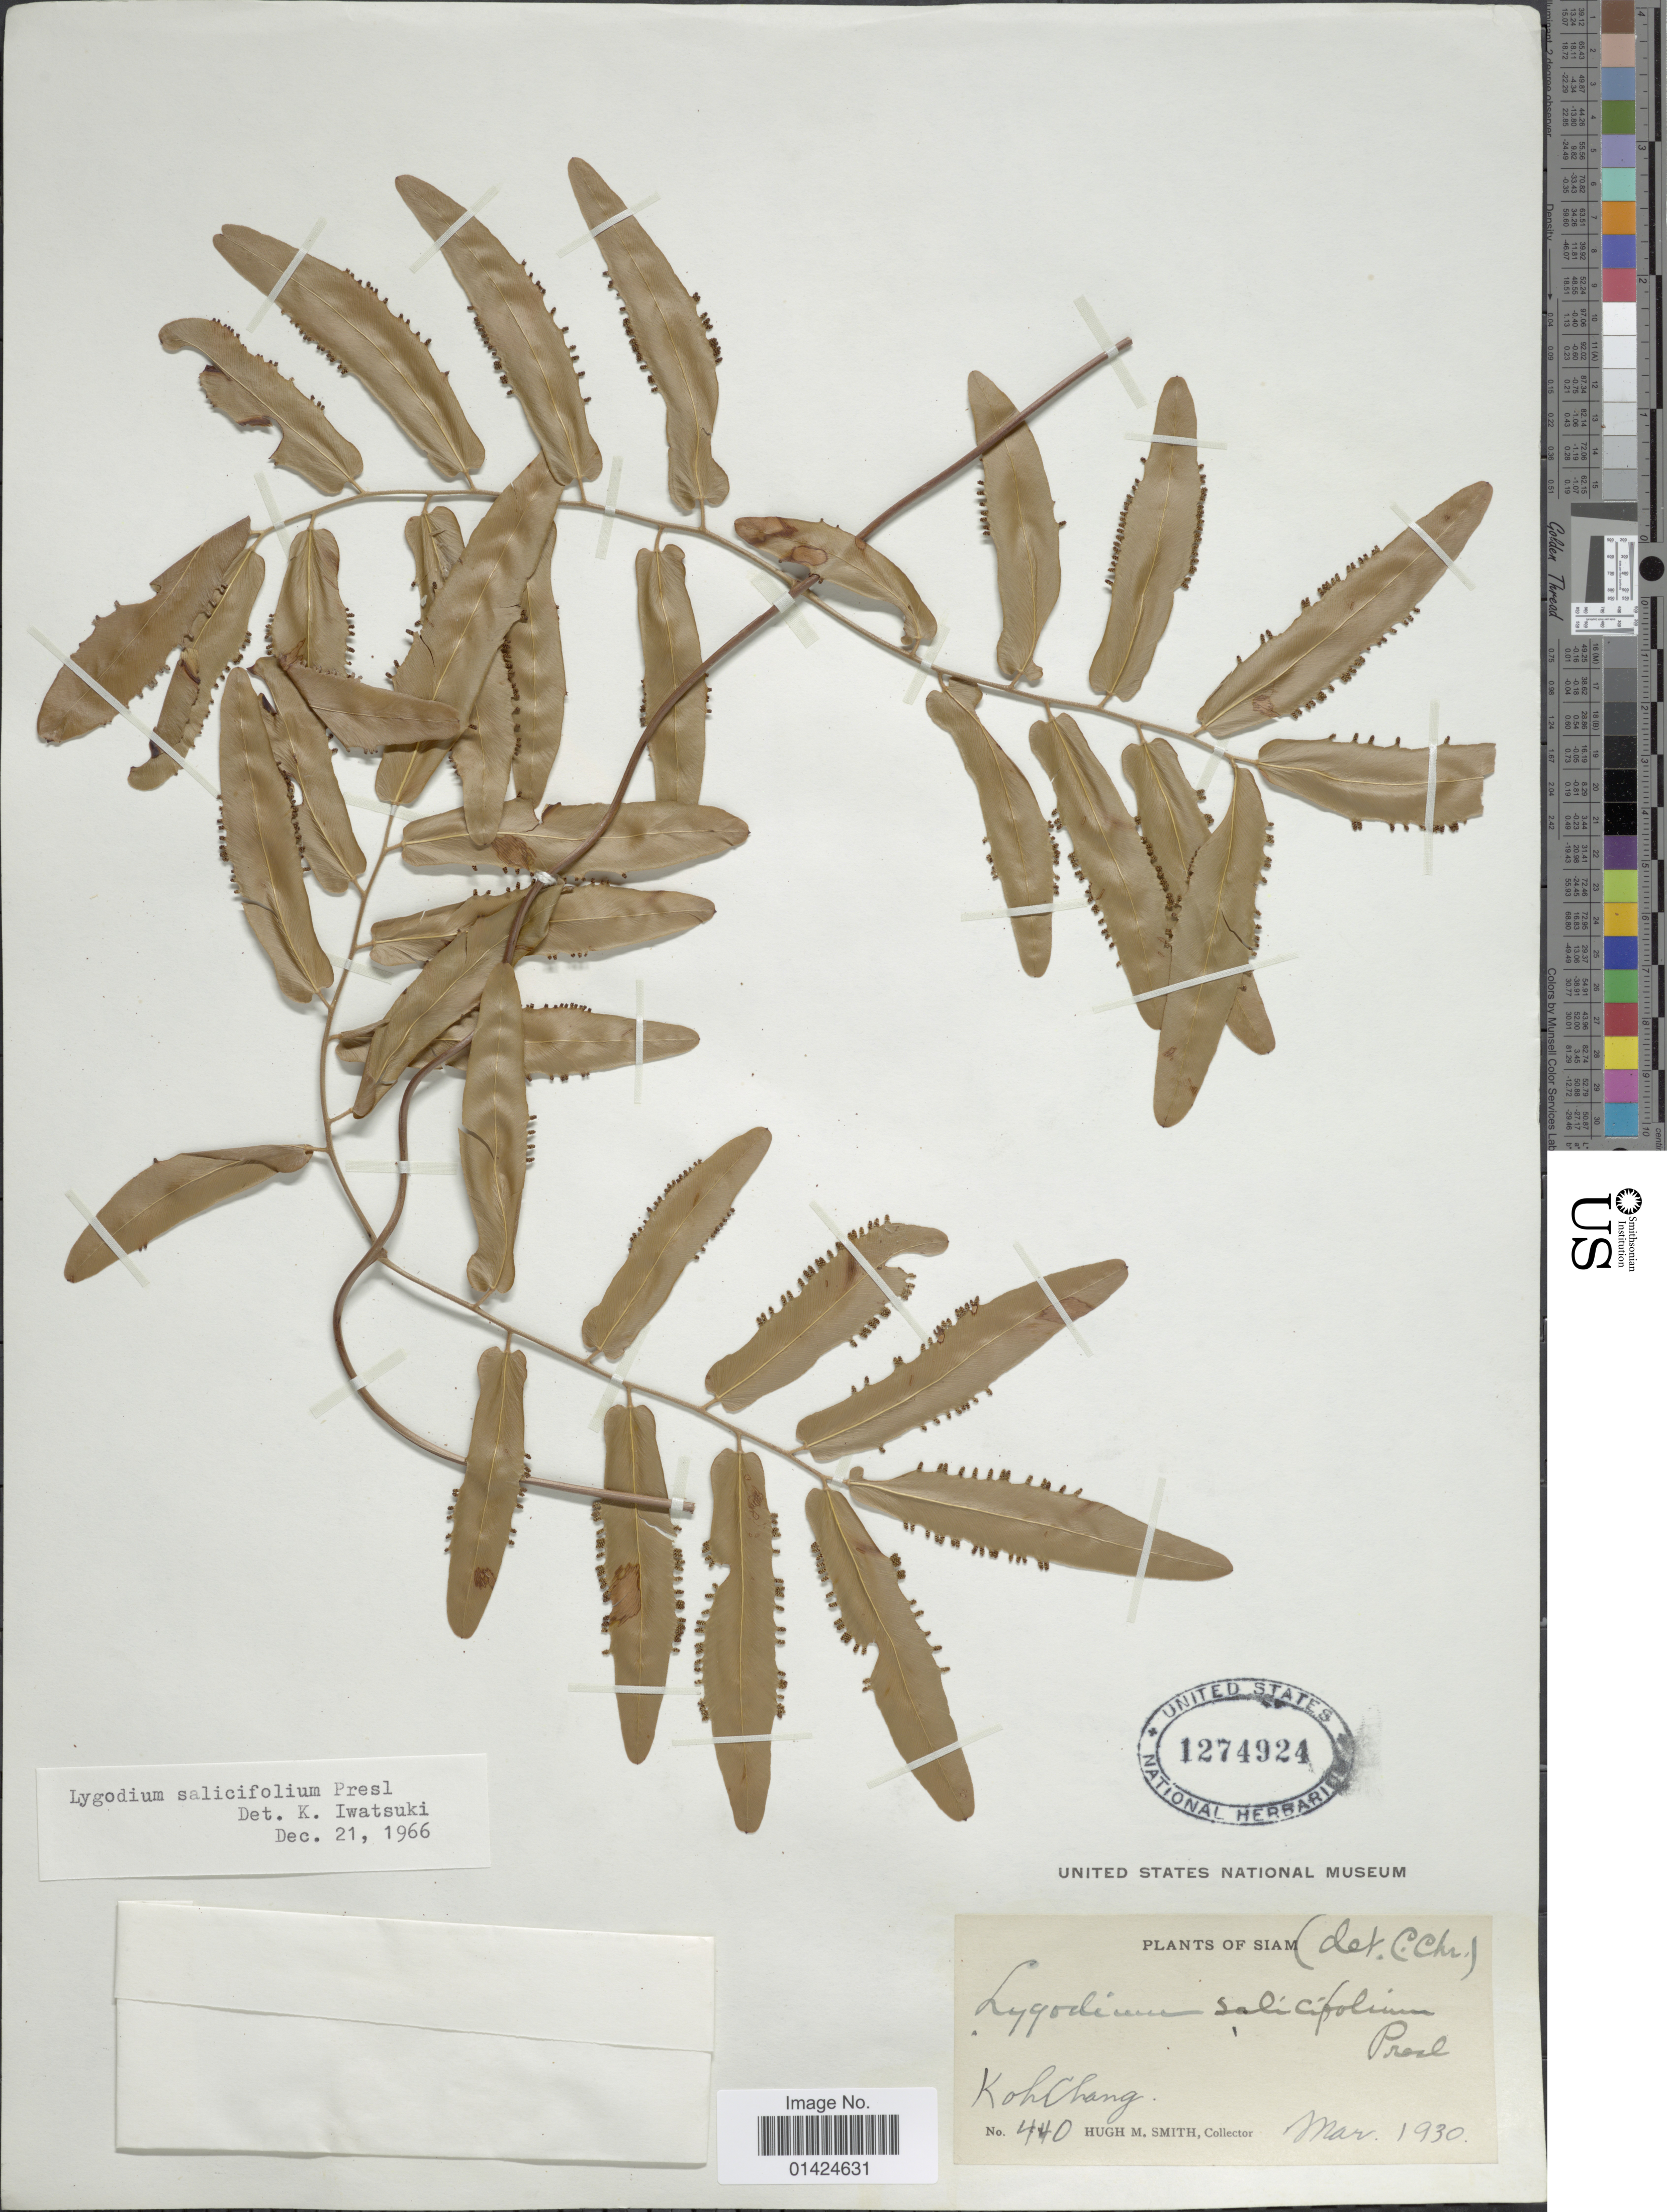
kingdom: Plantae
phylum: Tracheophyta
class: Polypodiopsida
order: Schizaeales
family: Lygodiaceae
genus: Lygodium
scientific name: Lygodium sailcifolium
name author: C. Presl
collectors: H. M. Smith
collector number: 440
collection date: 1930-03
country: Thailand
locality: Koh Chang, Siam.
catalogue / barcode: US 1274924